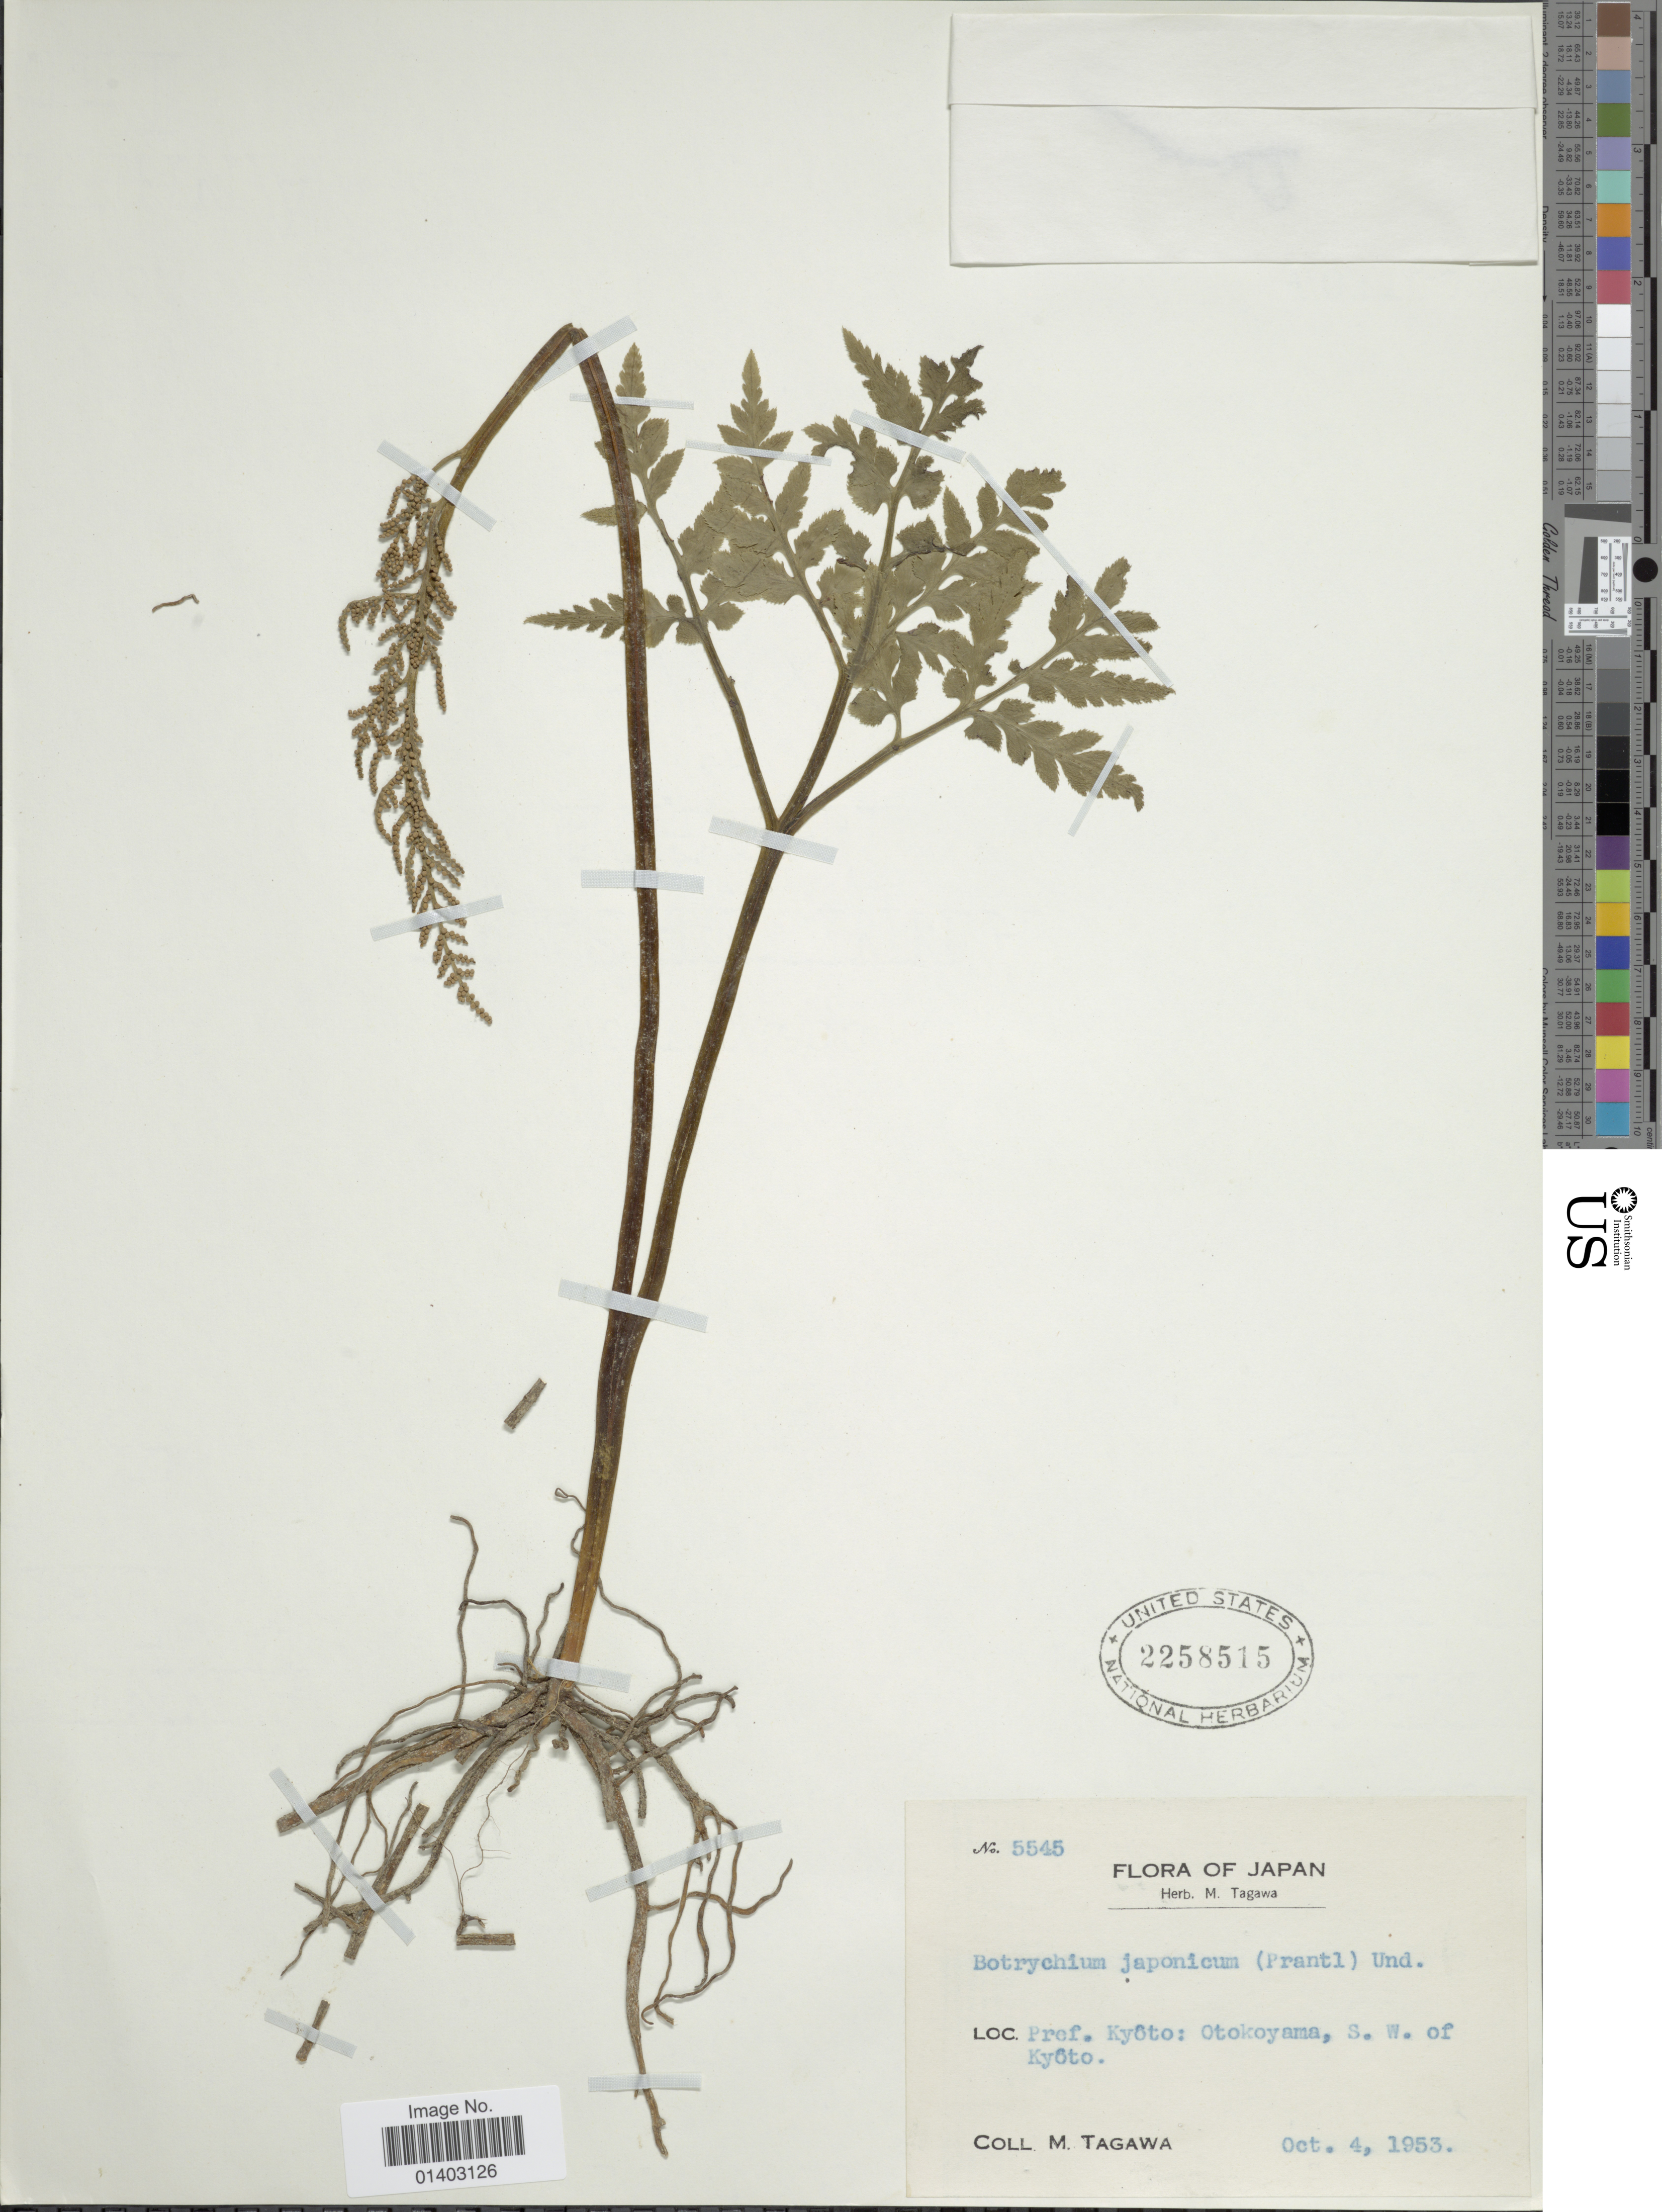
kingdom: Plantae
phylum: Tracheophyta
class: Polypodiopsida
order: Ophioglossales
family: Ophioglossaceae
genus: Botrychium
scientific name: Botrychium japonicum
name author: (Prantl) Underw.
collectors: M. Tagawa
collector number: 5545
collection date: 1953-10-04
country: Japan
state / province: Kyoto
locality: Otokoyama, S.W. of Kyoto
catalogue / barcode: US 2258515